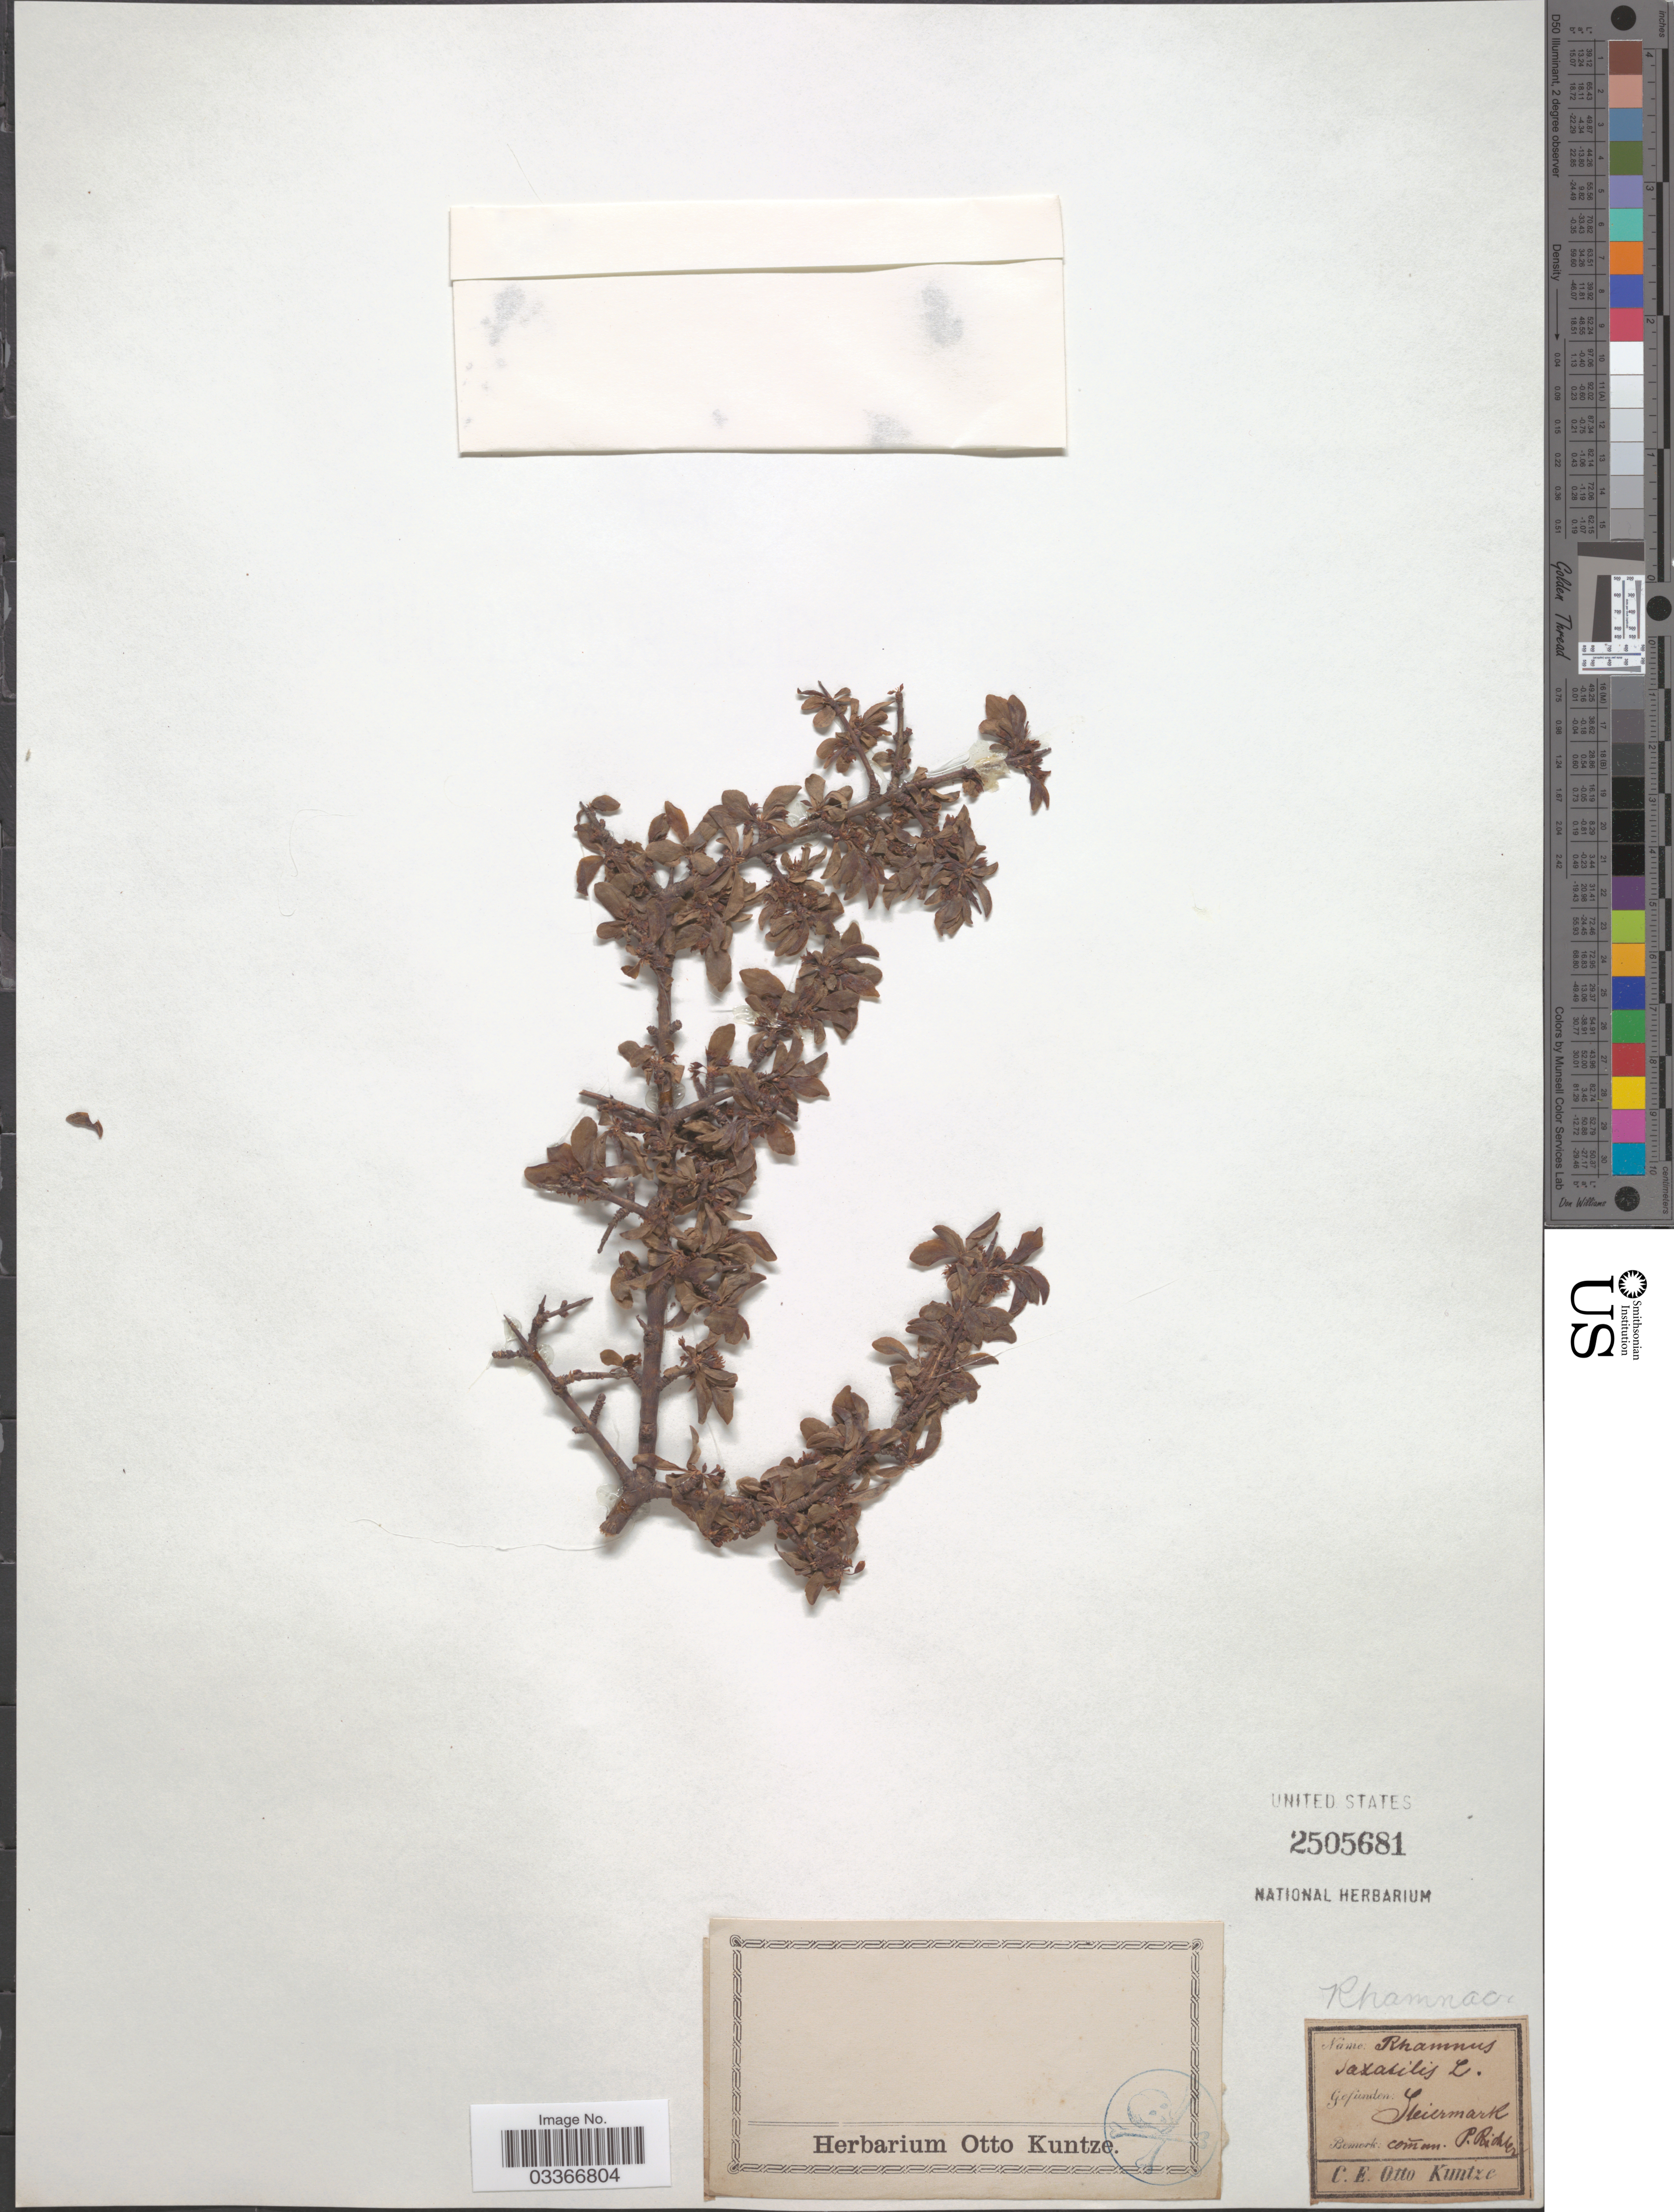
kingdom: Plantae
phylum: Tracheophyta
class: Magnoliopsida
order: Rosales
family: Rhamnaceae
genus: Rhamnus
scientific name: Rhamnus saxatilis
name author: Jacq.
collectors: C.E.O. Kuntze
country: Austria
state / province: Steiermark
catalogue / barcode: US 2505681